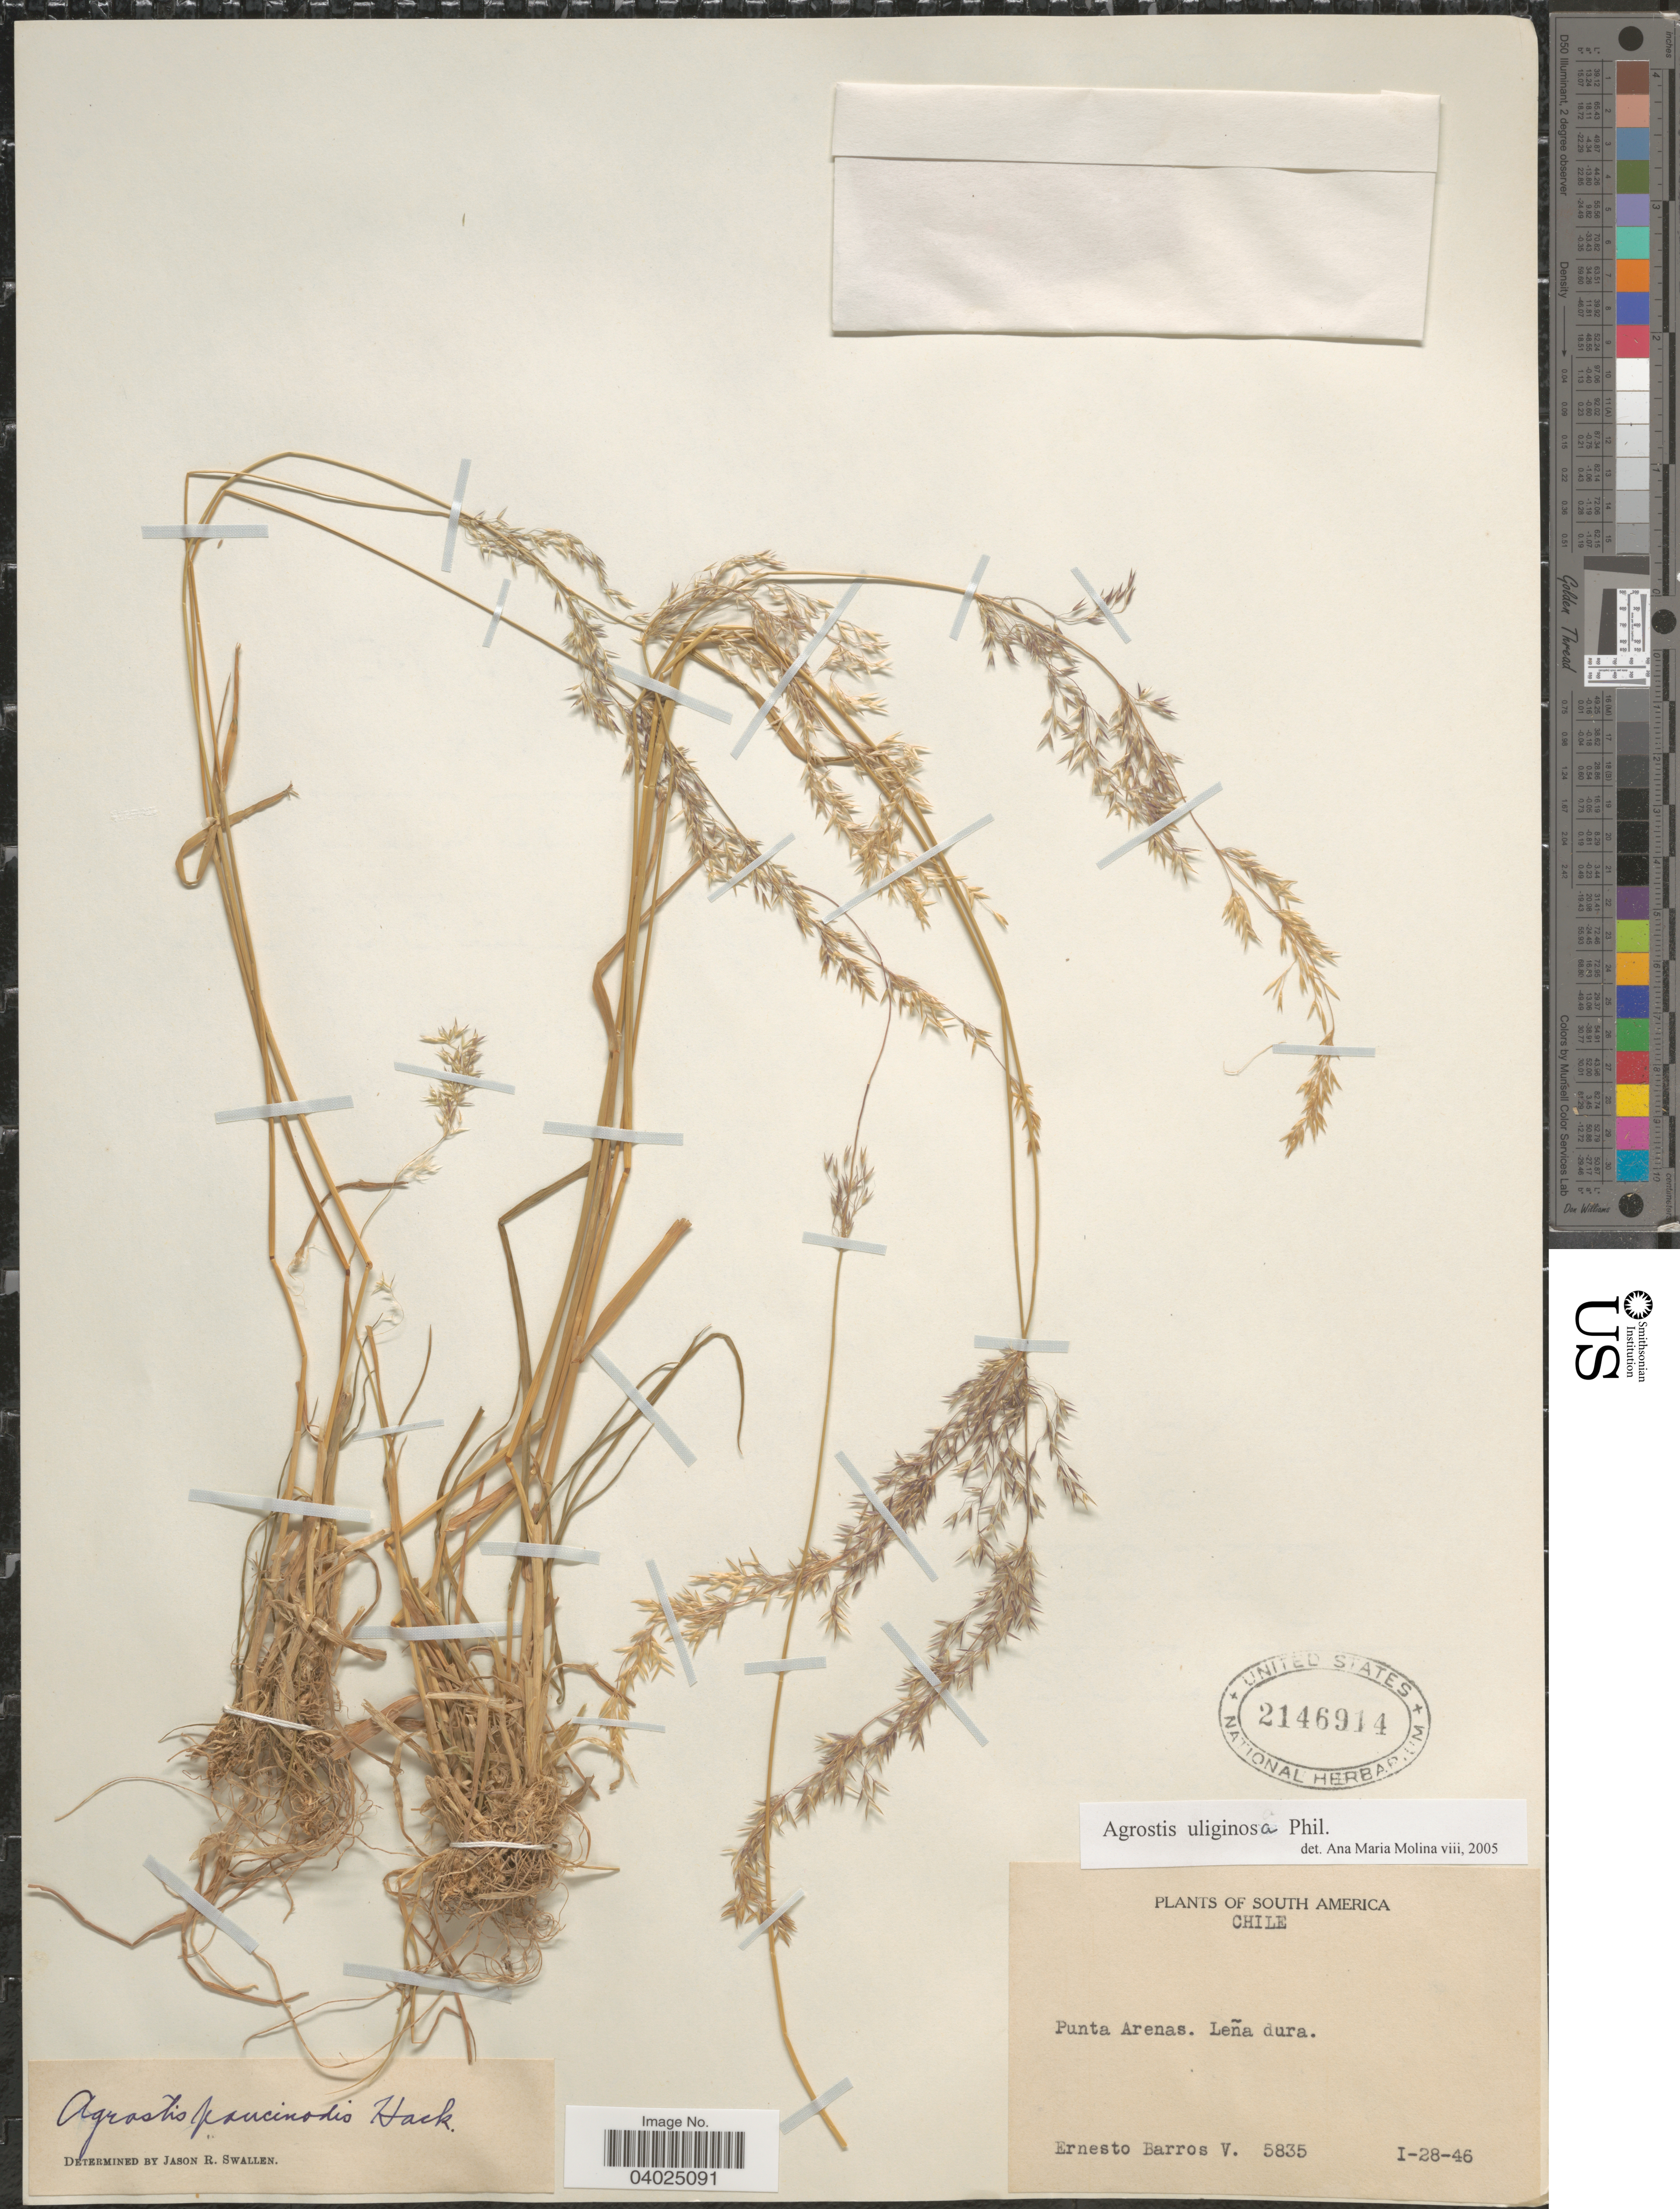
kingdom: Plantae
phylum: Tracheophyta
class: Liliopsida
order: Poales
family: Poaceae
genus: Agrostis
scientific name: Agrostis uliginosa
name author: Phil.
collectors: E. Barros V.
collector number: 5835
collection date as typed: Transcribed d/m/y: 28/1/46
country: Chile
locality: Punta Arenas. Leña dura.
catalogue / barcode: US 2146914